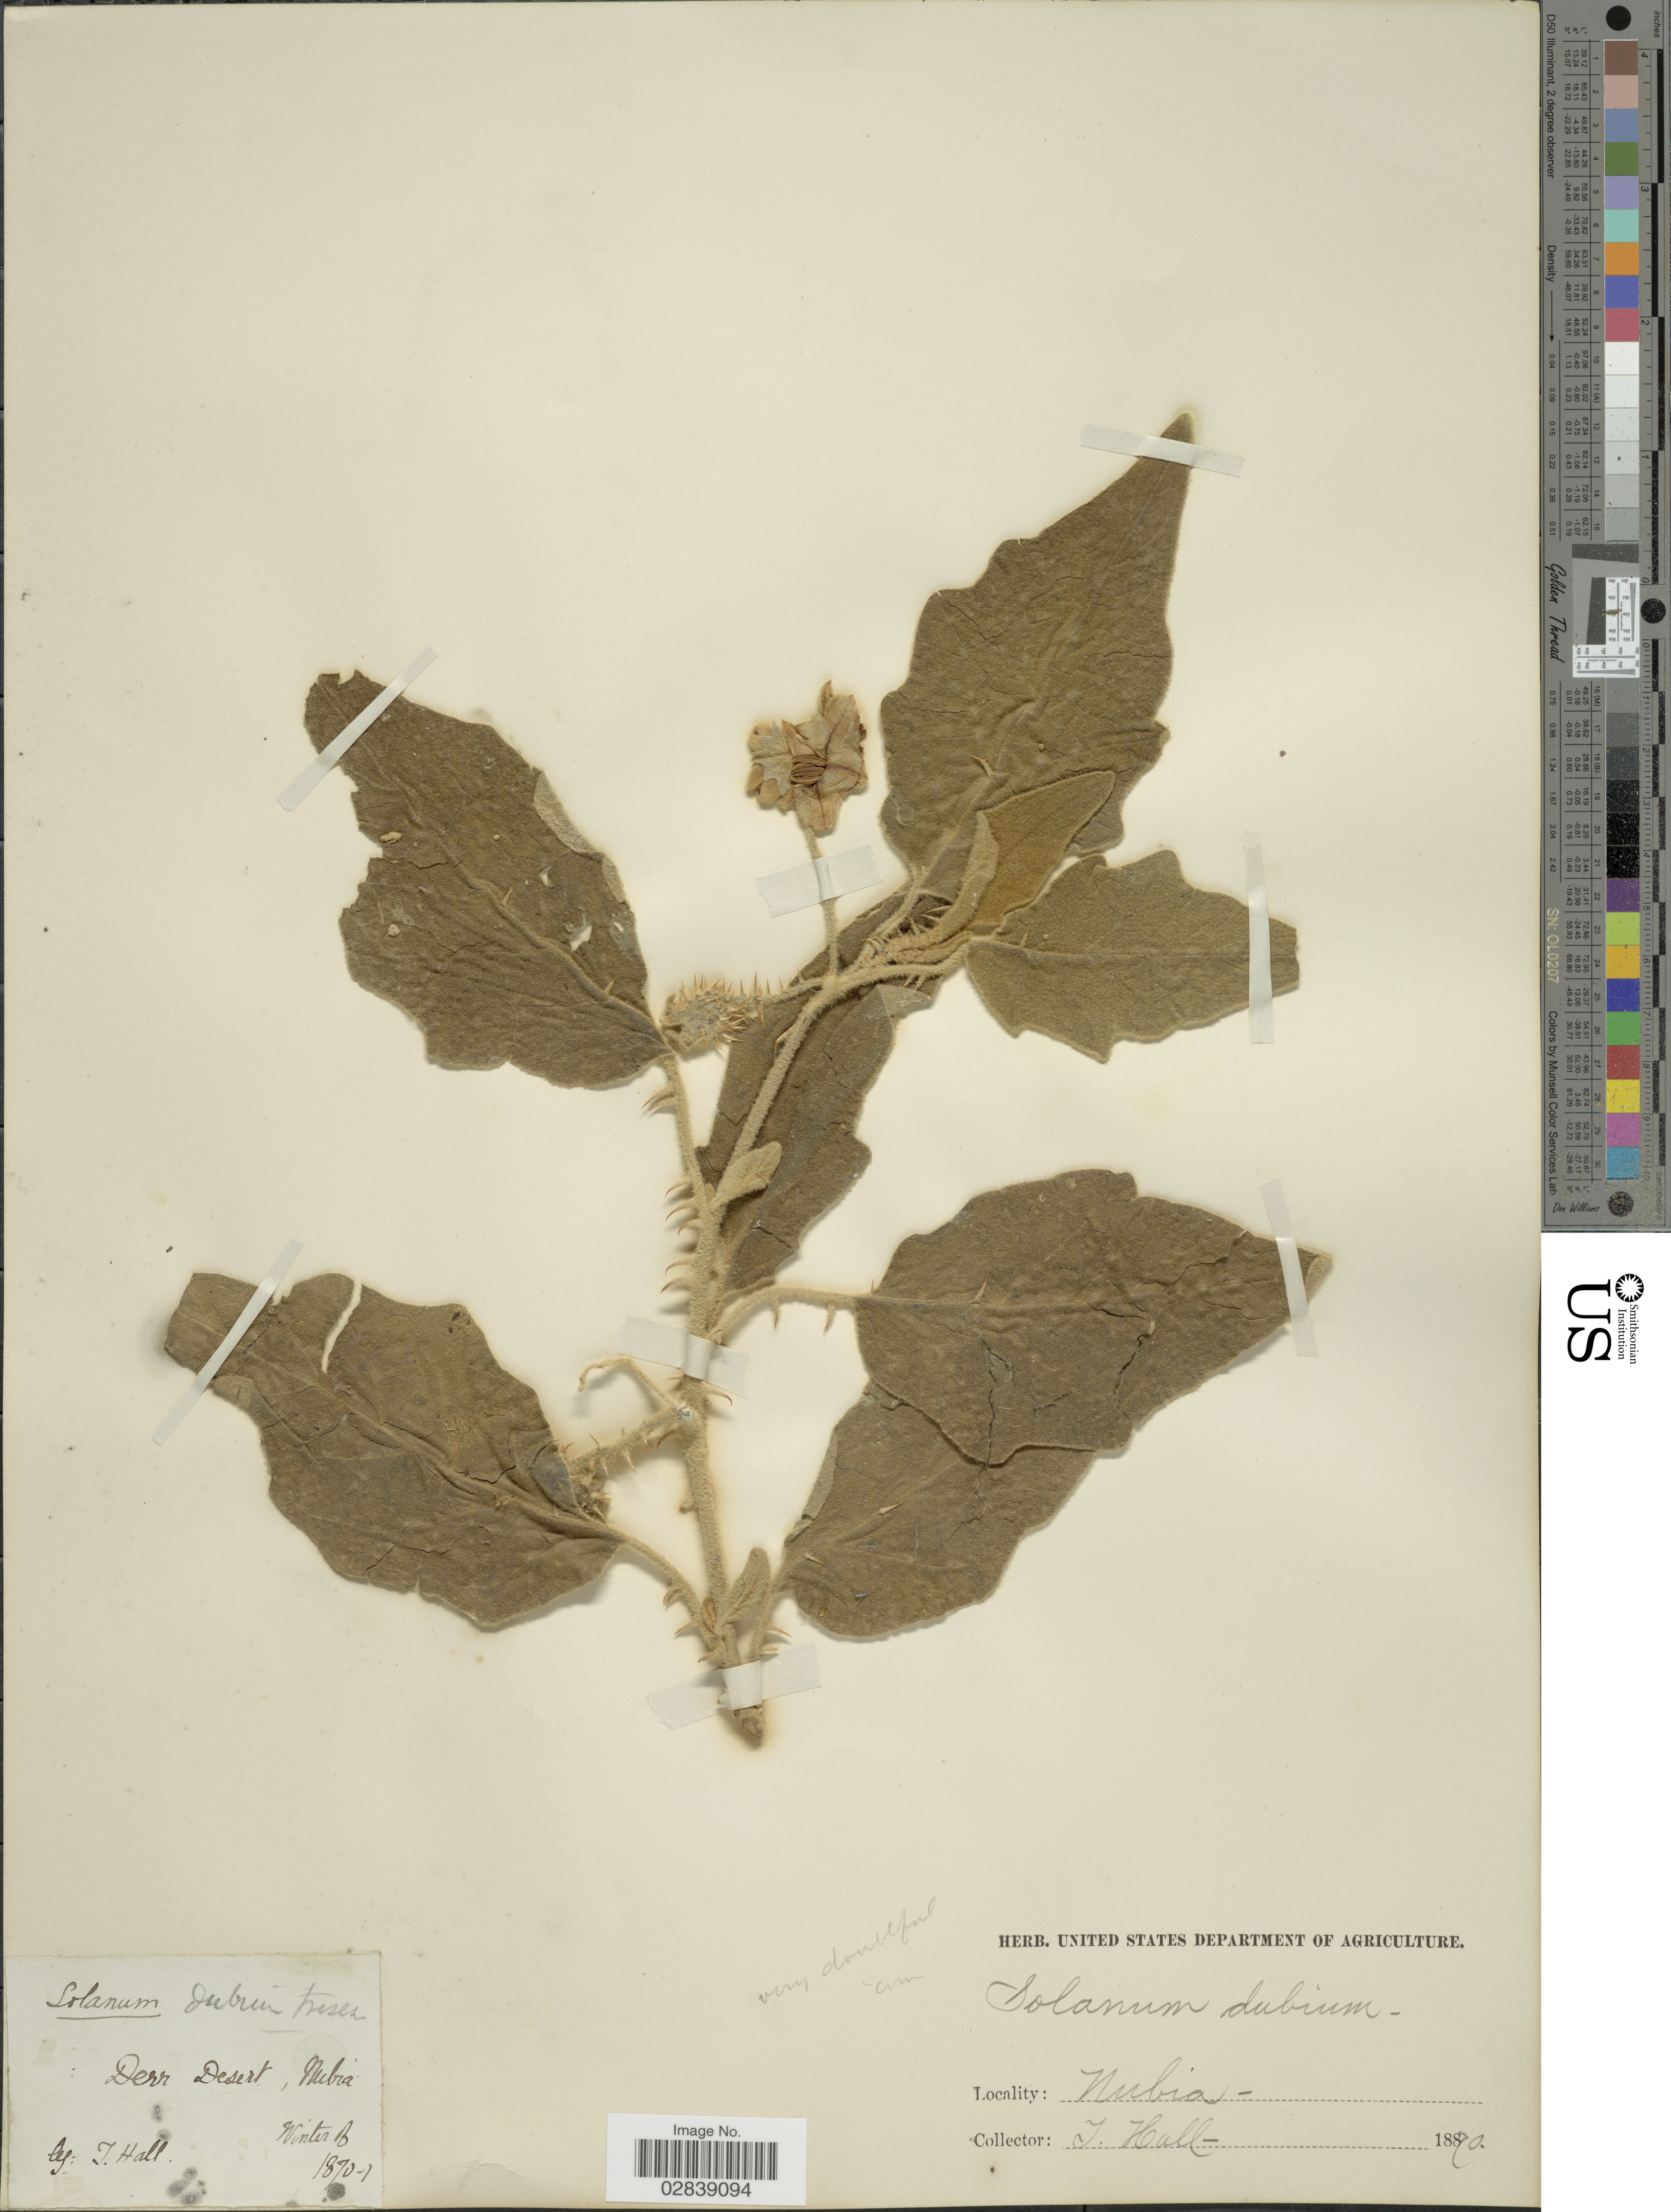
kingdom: Plantae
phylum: Tracheophyta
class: Magnoliopsida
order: Solanales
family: Solanaceae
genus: Solanum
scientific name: Solanum dubium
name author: Dunal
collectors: I. Hall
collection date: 1870/1871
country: Egypt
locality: Derr Desert, Nubia.